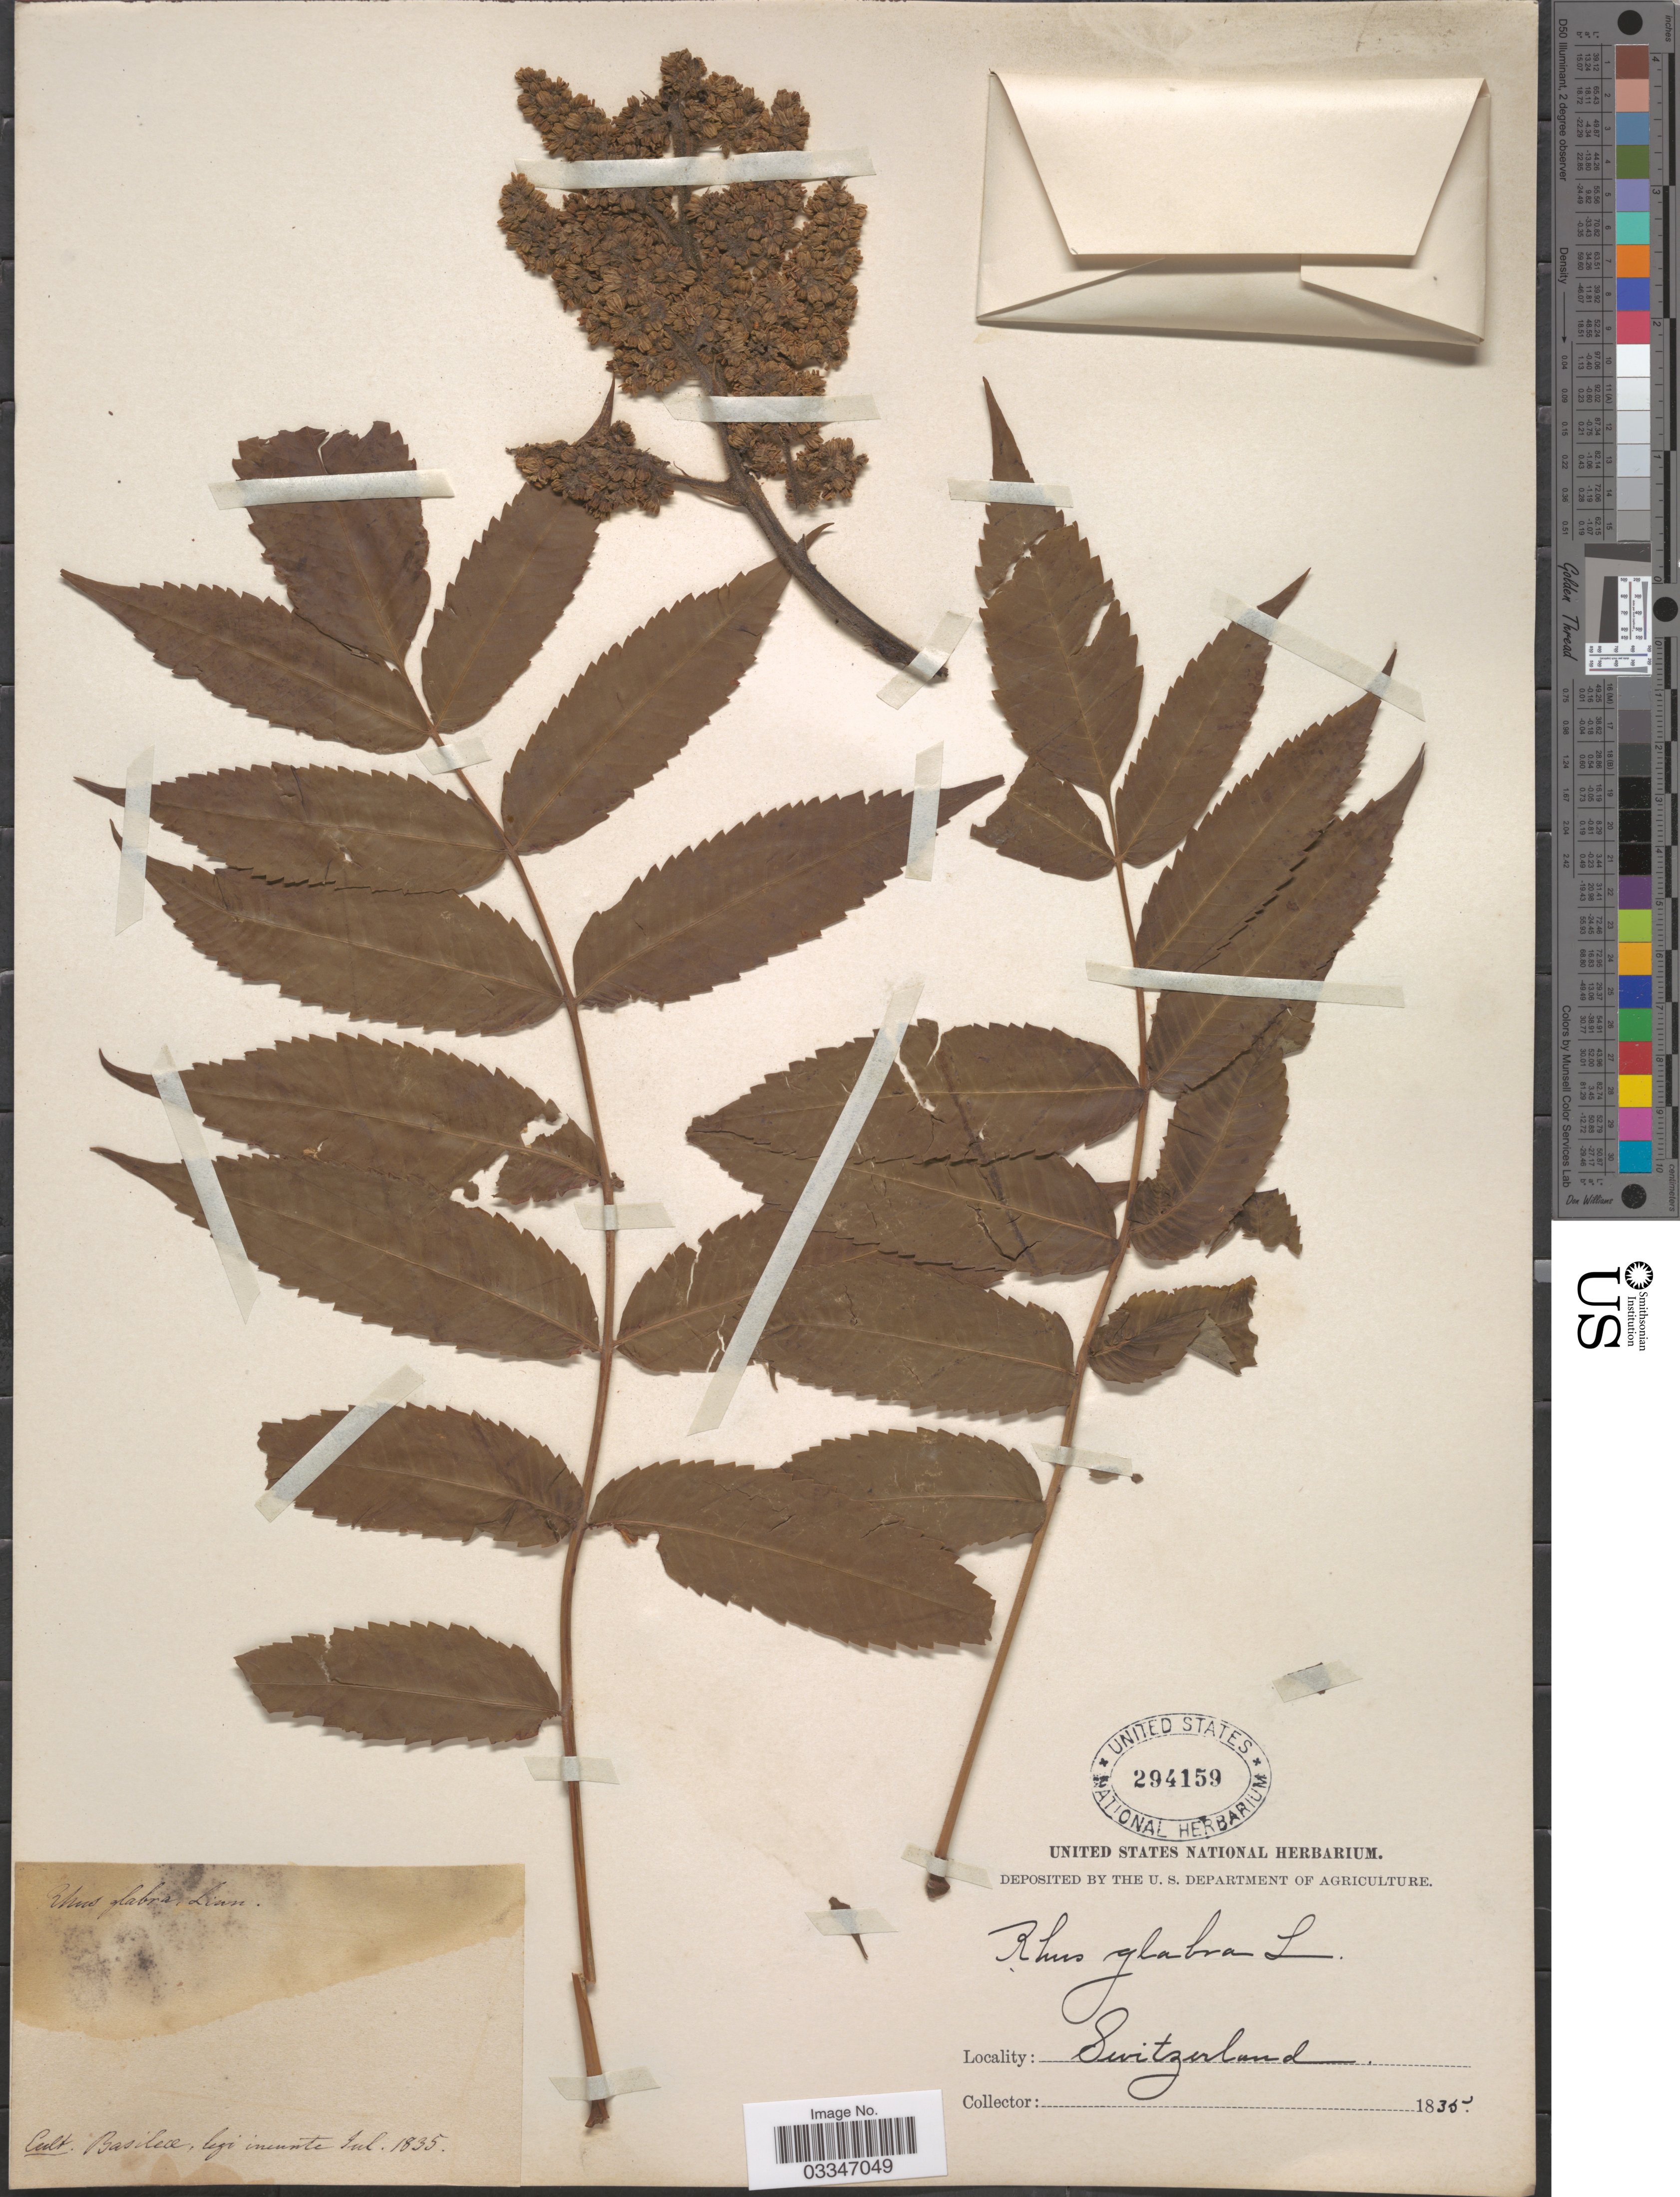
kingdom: Plantae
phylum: Tracheophyta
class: Magnoliopsida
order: Sapindales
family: Anacardiaceae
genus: Rhus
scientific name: Rhus glabra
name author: L.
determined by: Mitchell, John D.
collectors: ex herb. United States National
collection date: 1835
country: Switzerland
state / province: Basel-Stadt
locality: Cult. Basilece.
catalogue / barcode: US 294159